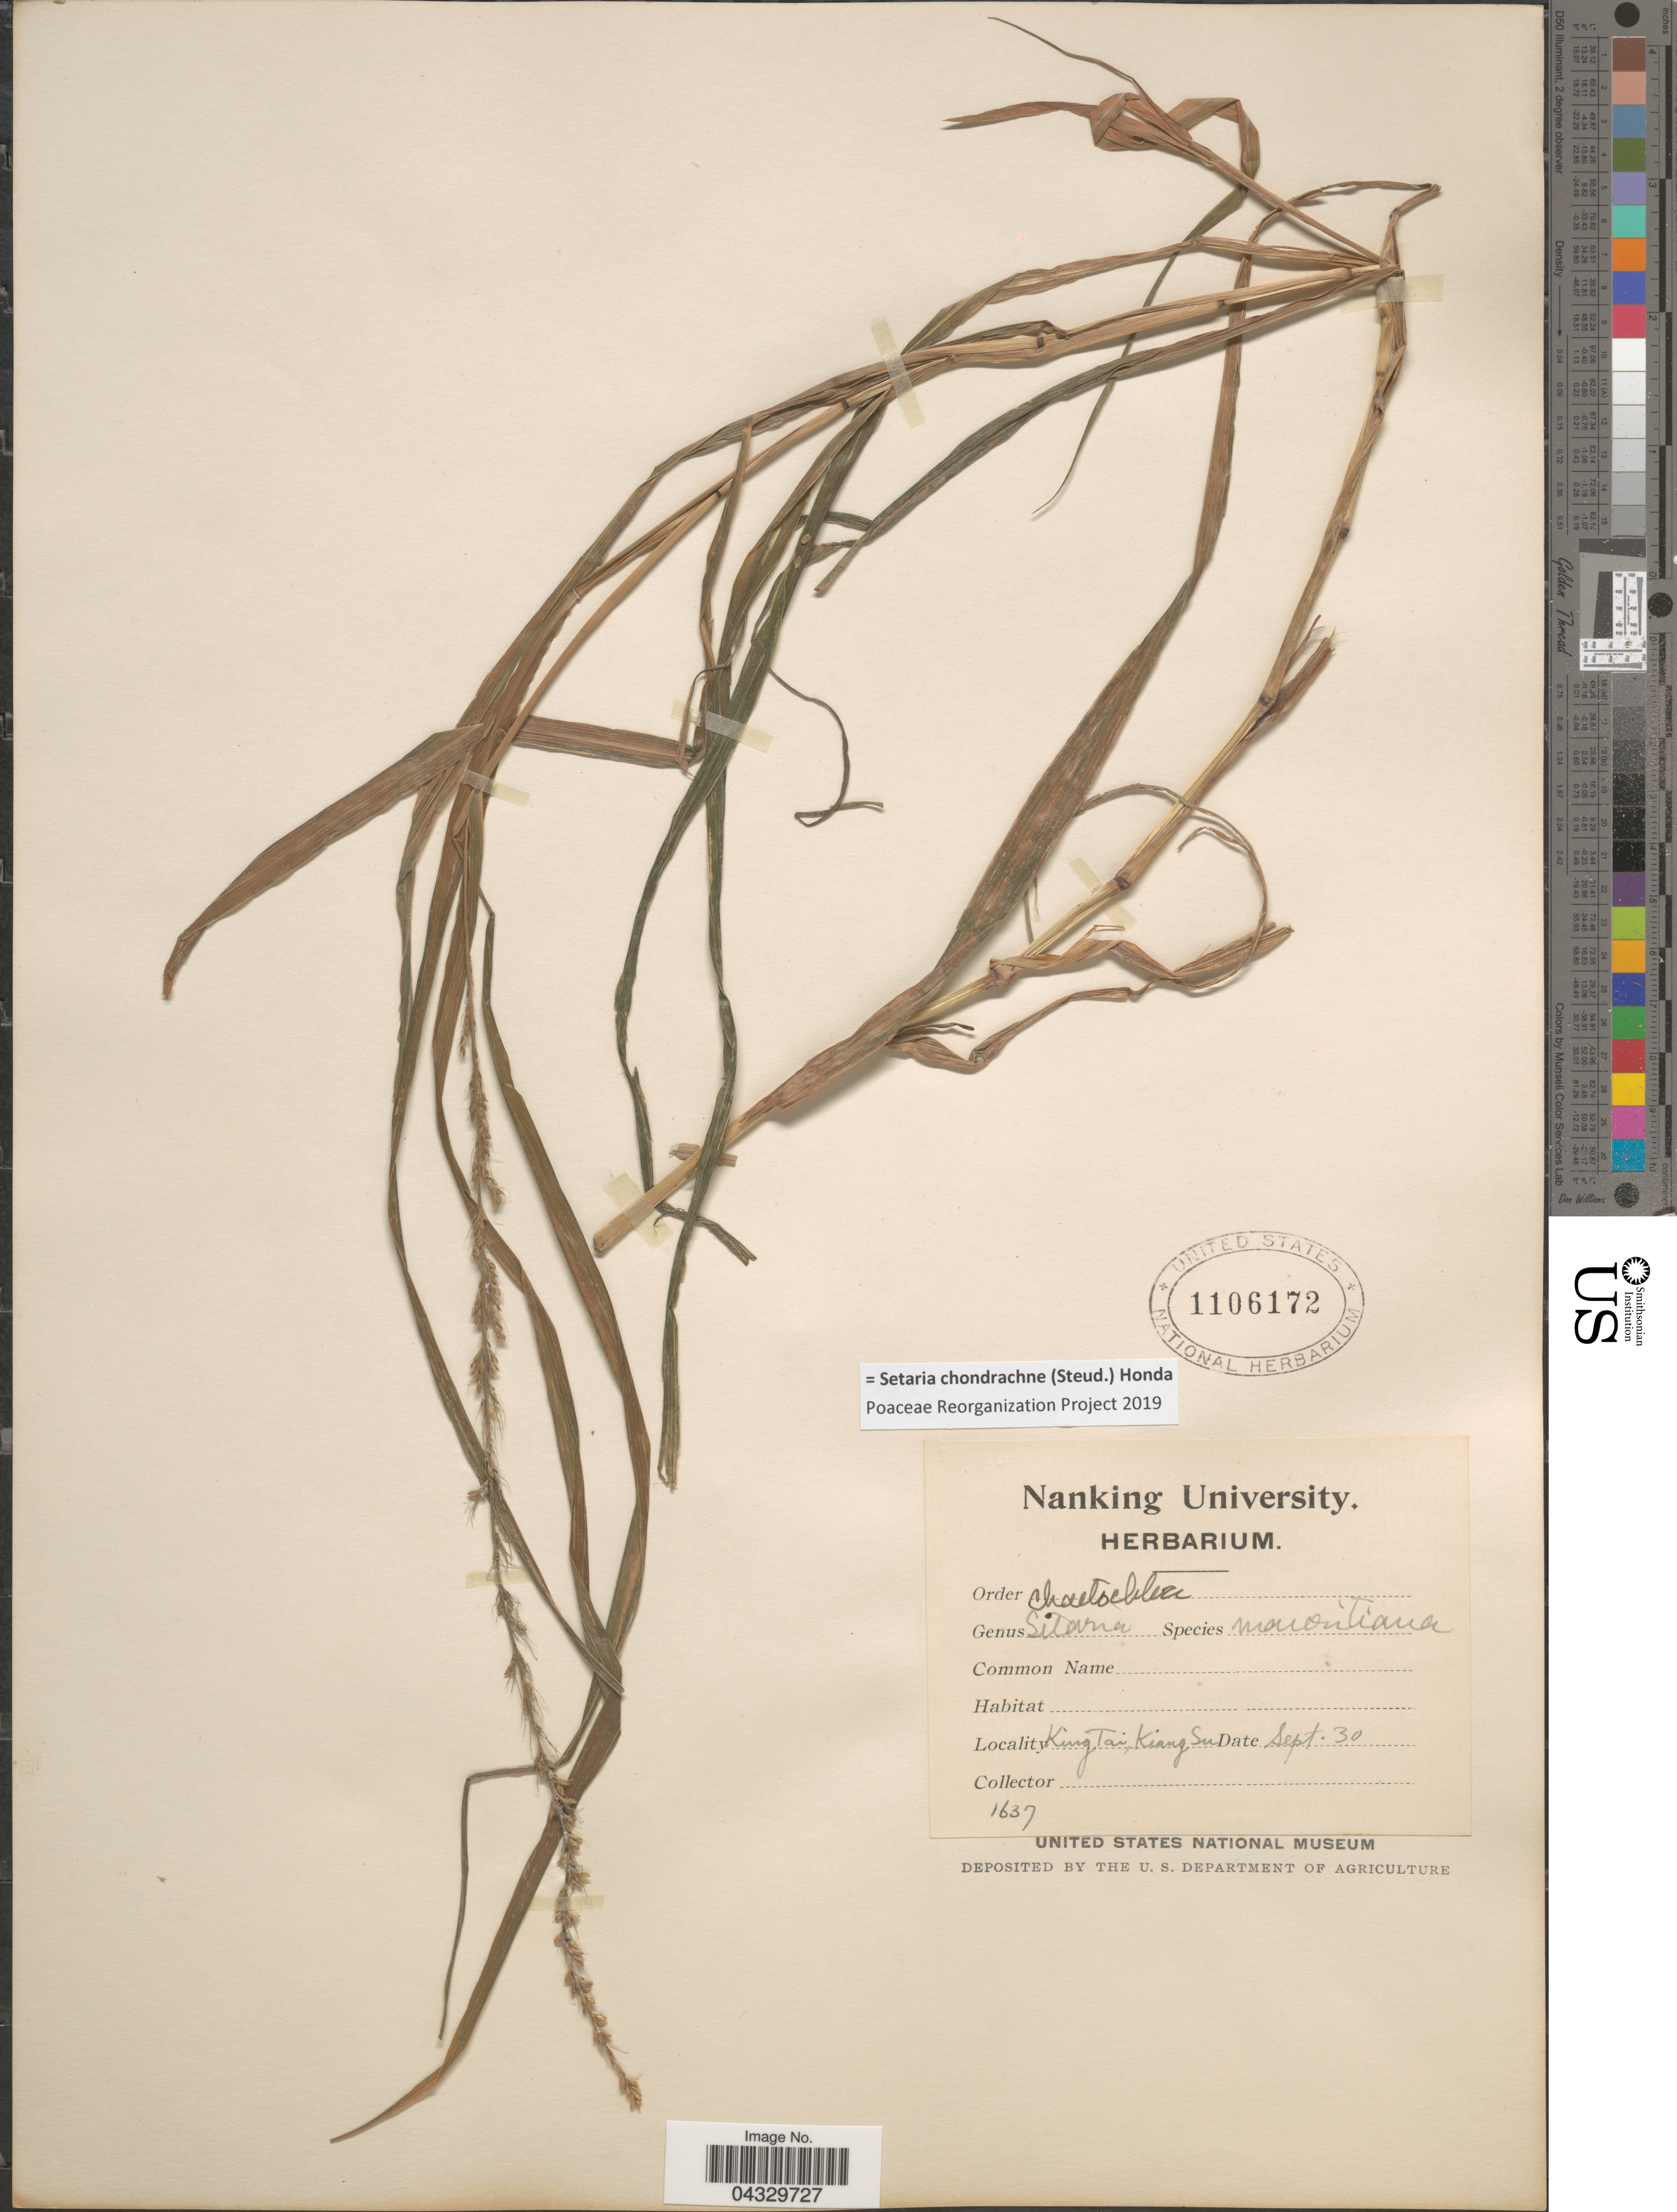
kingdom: Plantae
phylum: Tracheophyta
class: Liliopsida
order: Poales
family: Poaceae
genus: Setaria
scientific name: Setaria chondrachne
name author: (Steud.) Honda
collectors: ex herb. University of Nanking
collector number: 1637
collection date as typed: Transcribed d/m/y: /9/30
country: China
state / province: Jiangsu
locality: King Tai, Kiang Su.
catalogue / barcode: US 1106172